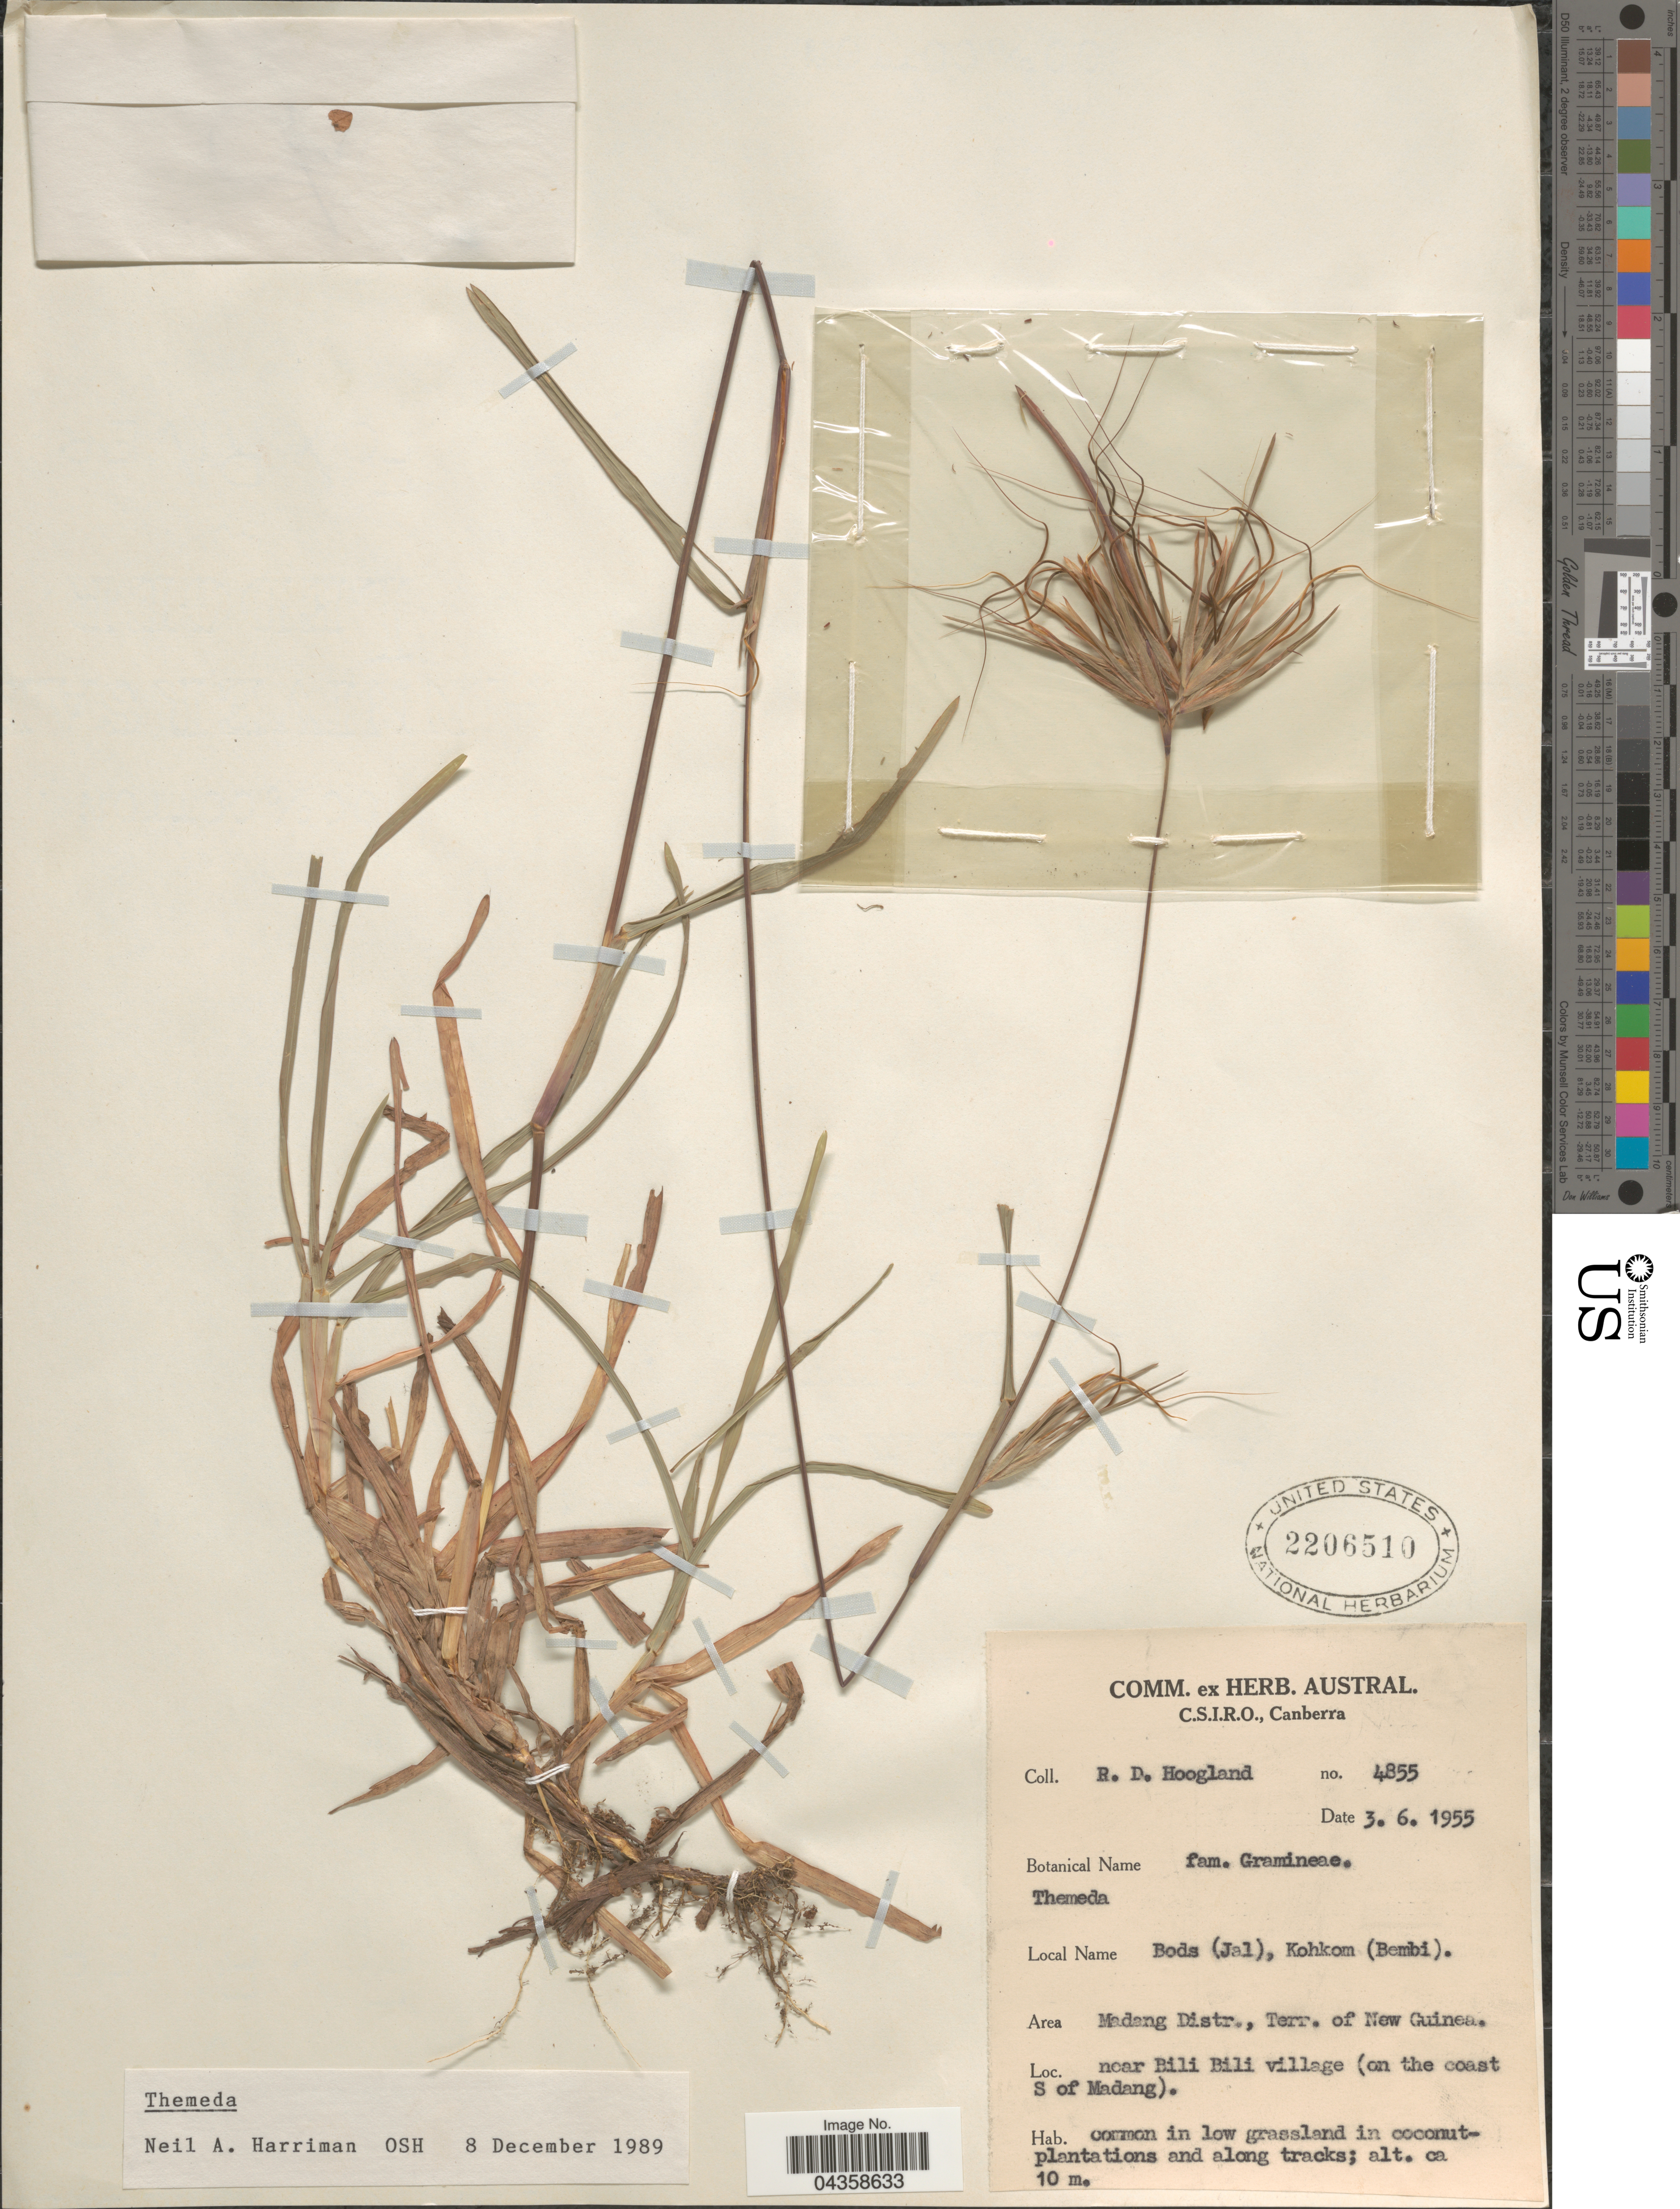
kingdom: Plantae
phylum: Tracheophyta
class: Liliopsida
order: Poales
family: Poaceae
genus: Themeda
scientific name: Themeda sp.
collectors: R. D. Hoogland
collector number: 4855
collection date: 1955-06-03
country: Papua New Guinea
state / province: Madang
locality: Area Madang Distr., Terr. of New Guinea. Near Bili Bili village (on the coast S of Madang).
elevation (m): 10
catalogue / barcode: US 2206510